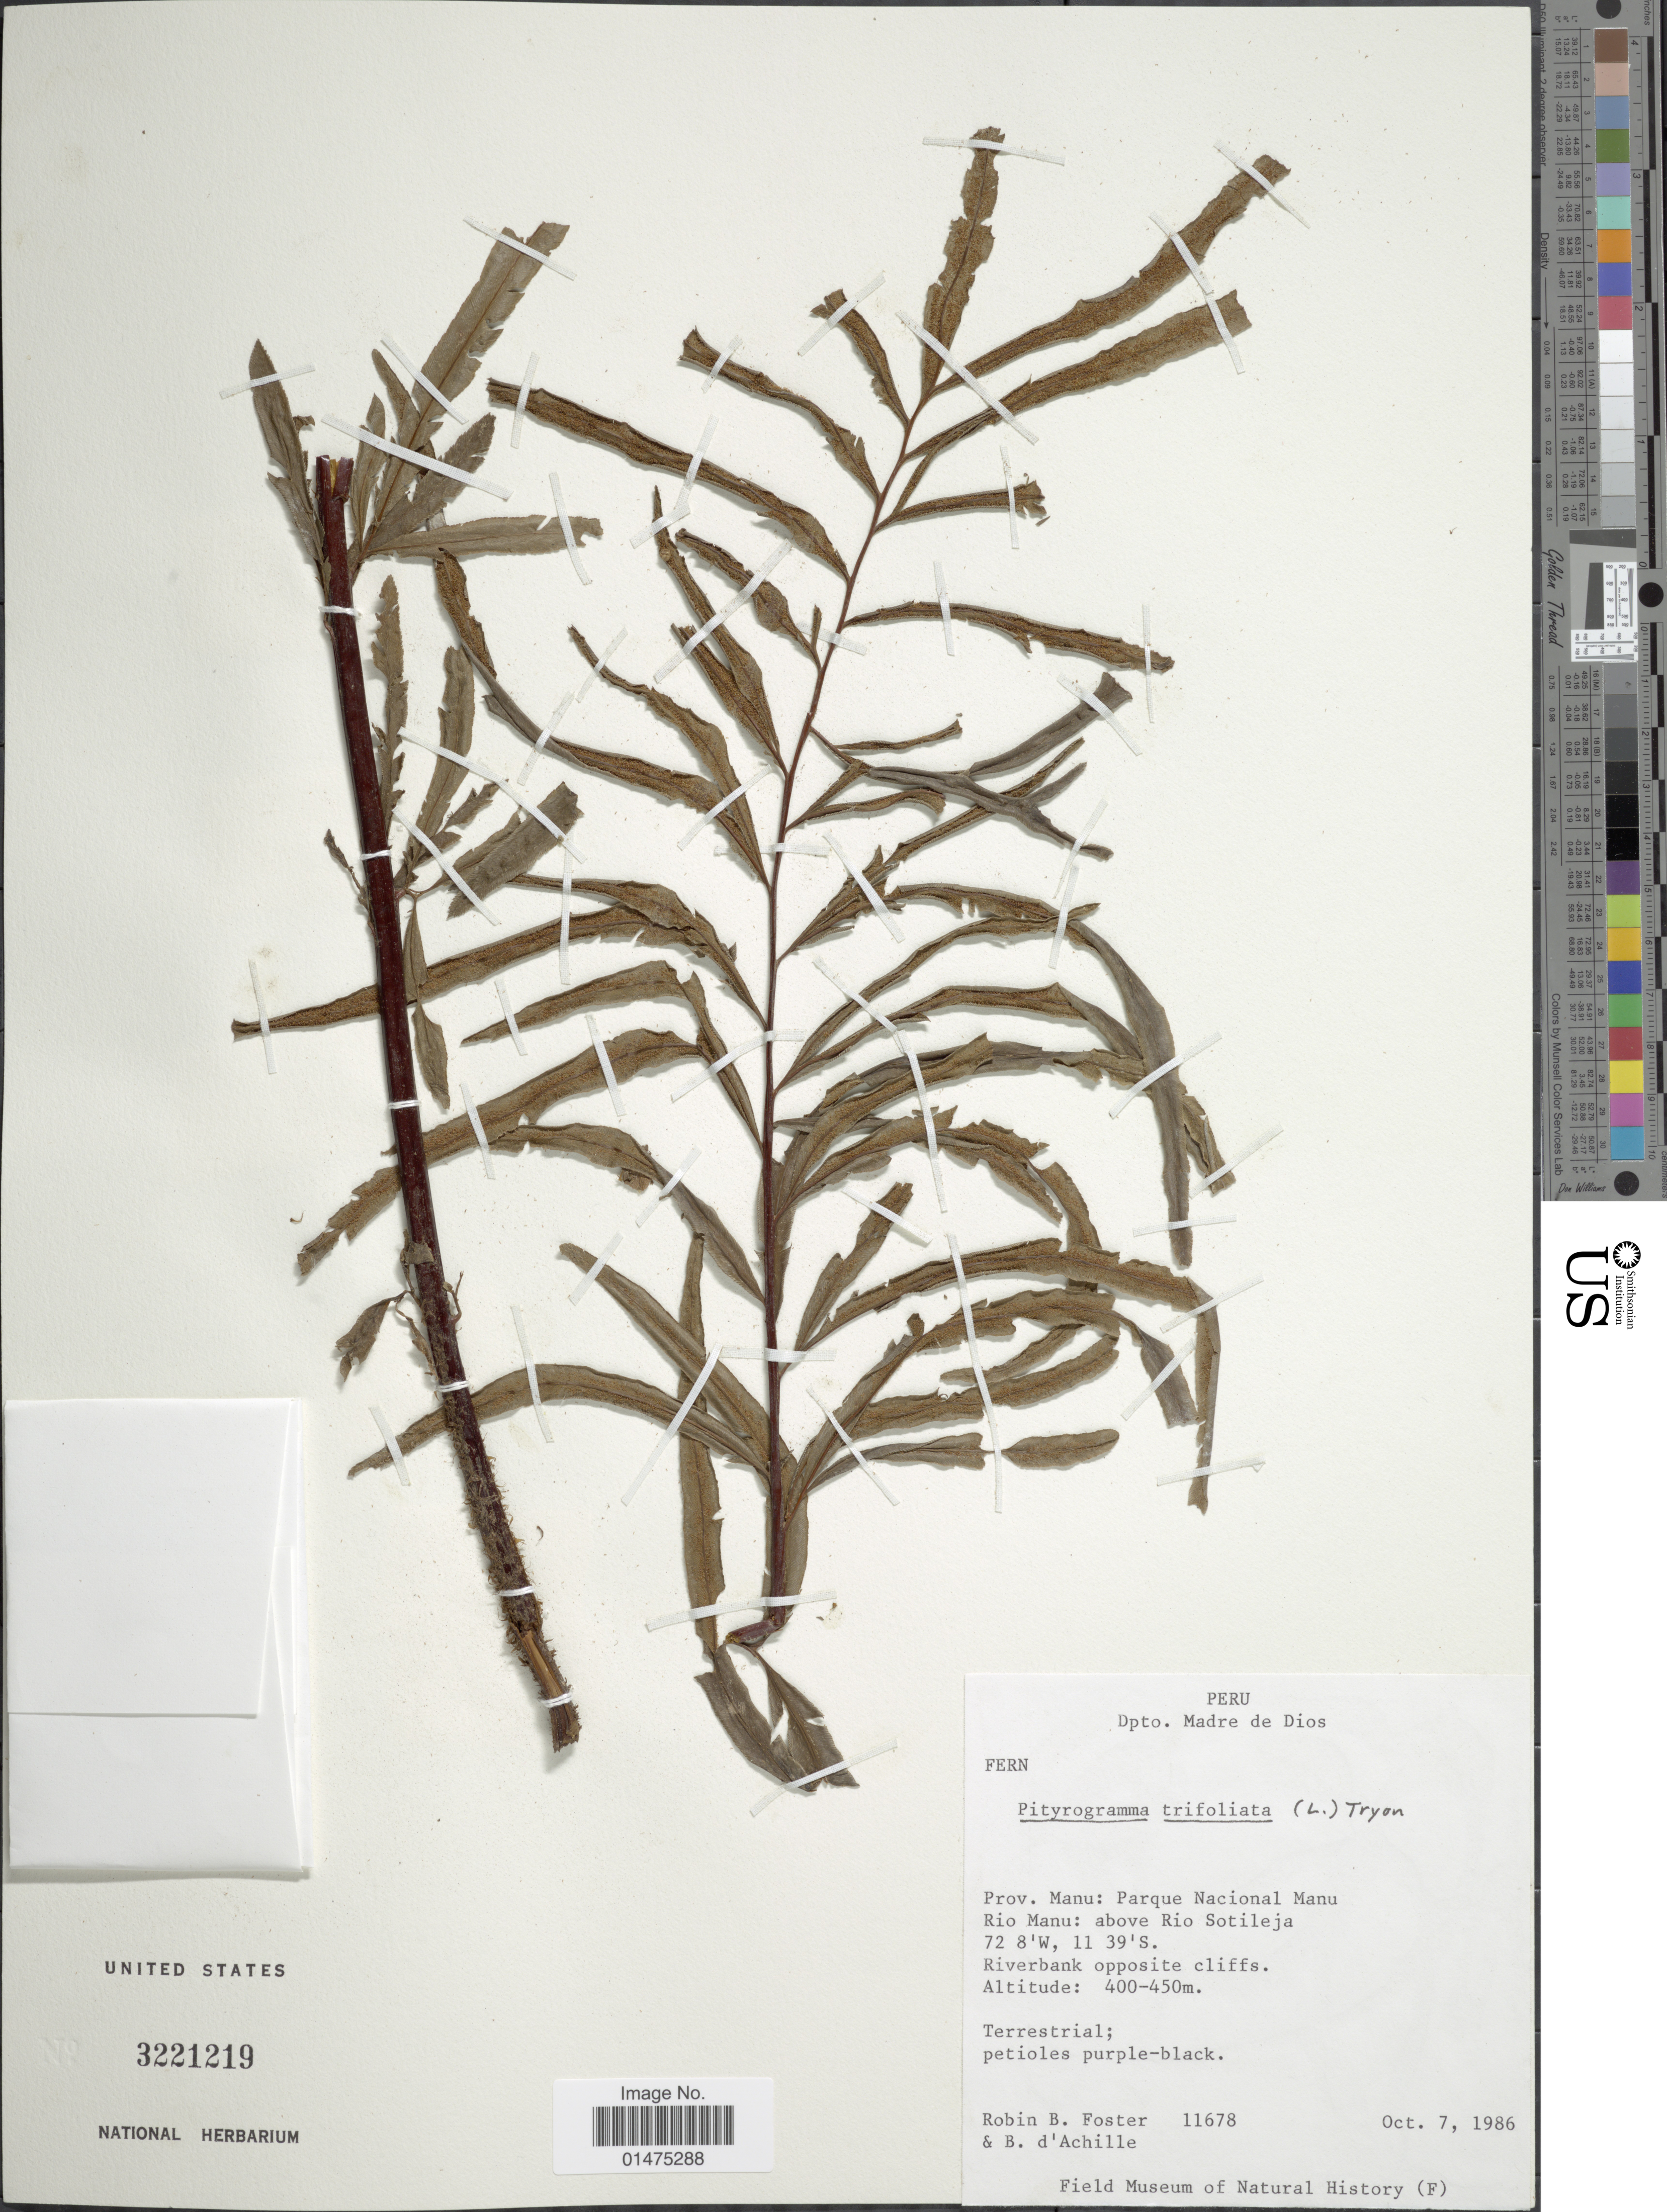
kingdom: Plantae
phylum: Tracheophyta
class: Polypodiopsida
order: Polypodiales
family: Pteridaceae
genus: Pityrogramma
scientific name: Pityrogramma trifoliata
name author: (L.) R.M. Tryon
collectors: R. B. Foster & B. d'Achille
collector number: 11678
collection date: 1986-10-07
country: Peru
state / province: Madre de Dios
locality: Prov. Manu: Parque Nacional Manu, Rio Manu: above Rio Sotileja, Riverbanks opposite cliffs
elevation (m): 400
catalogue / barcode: US 3221219